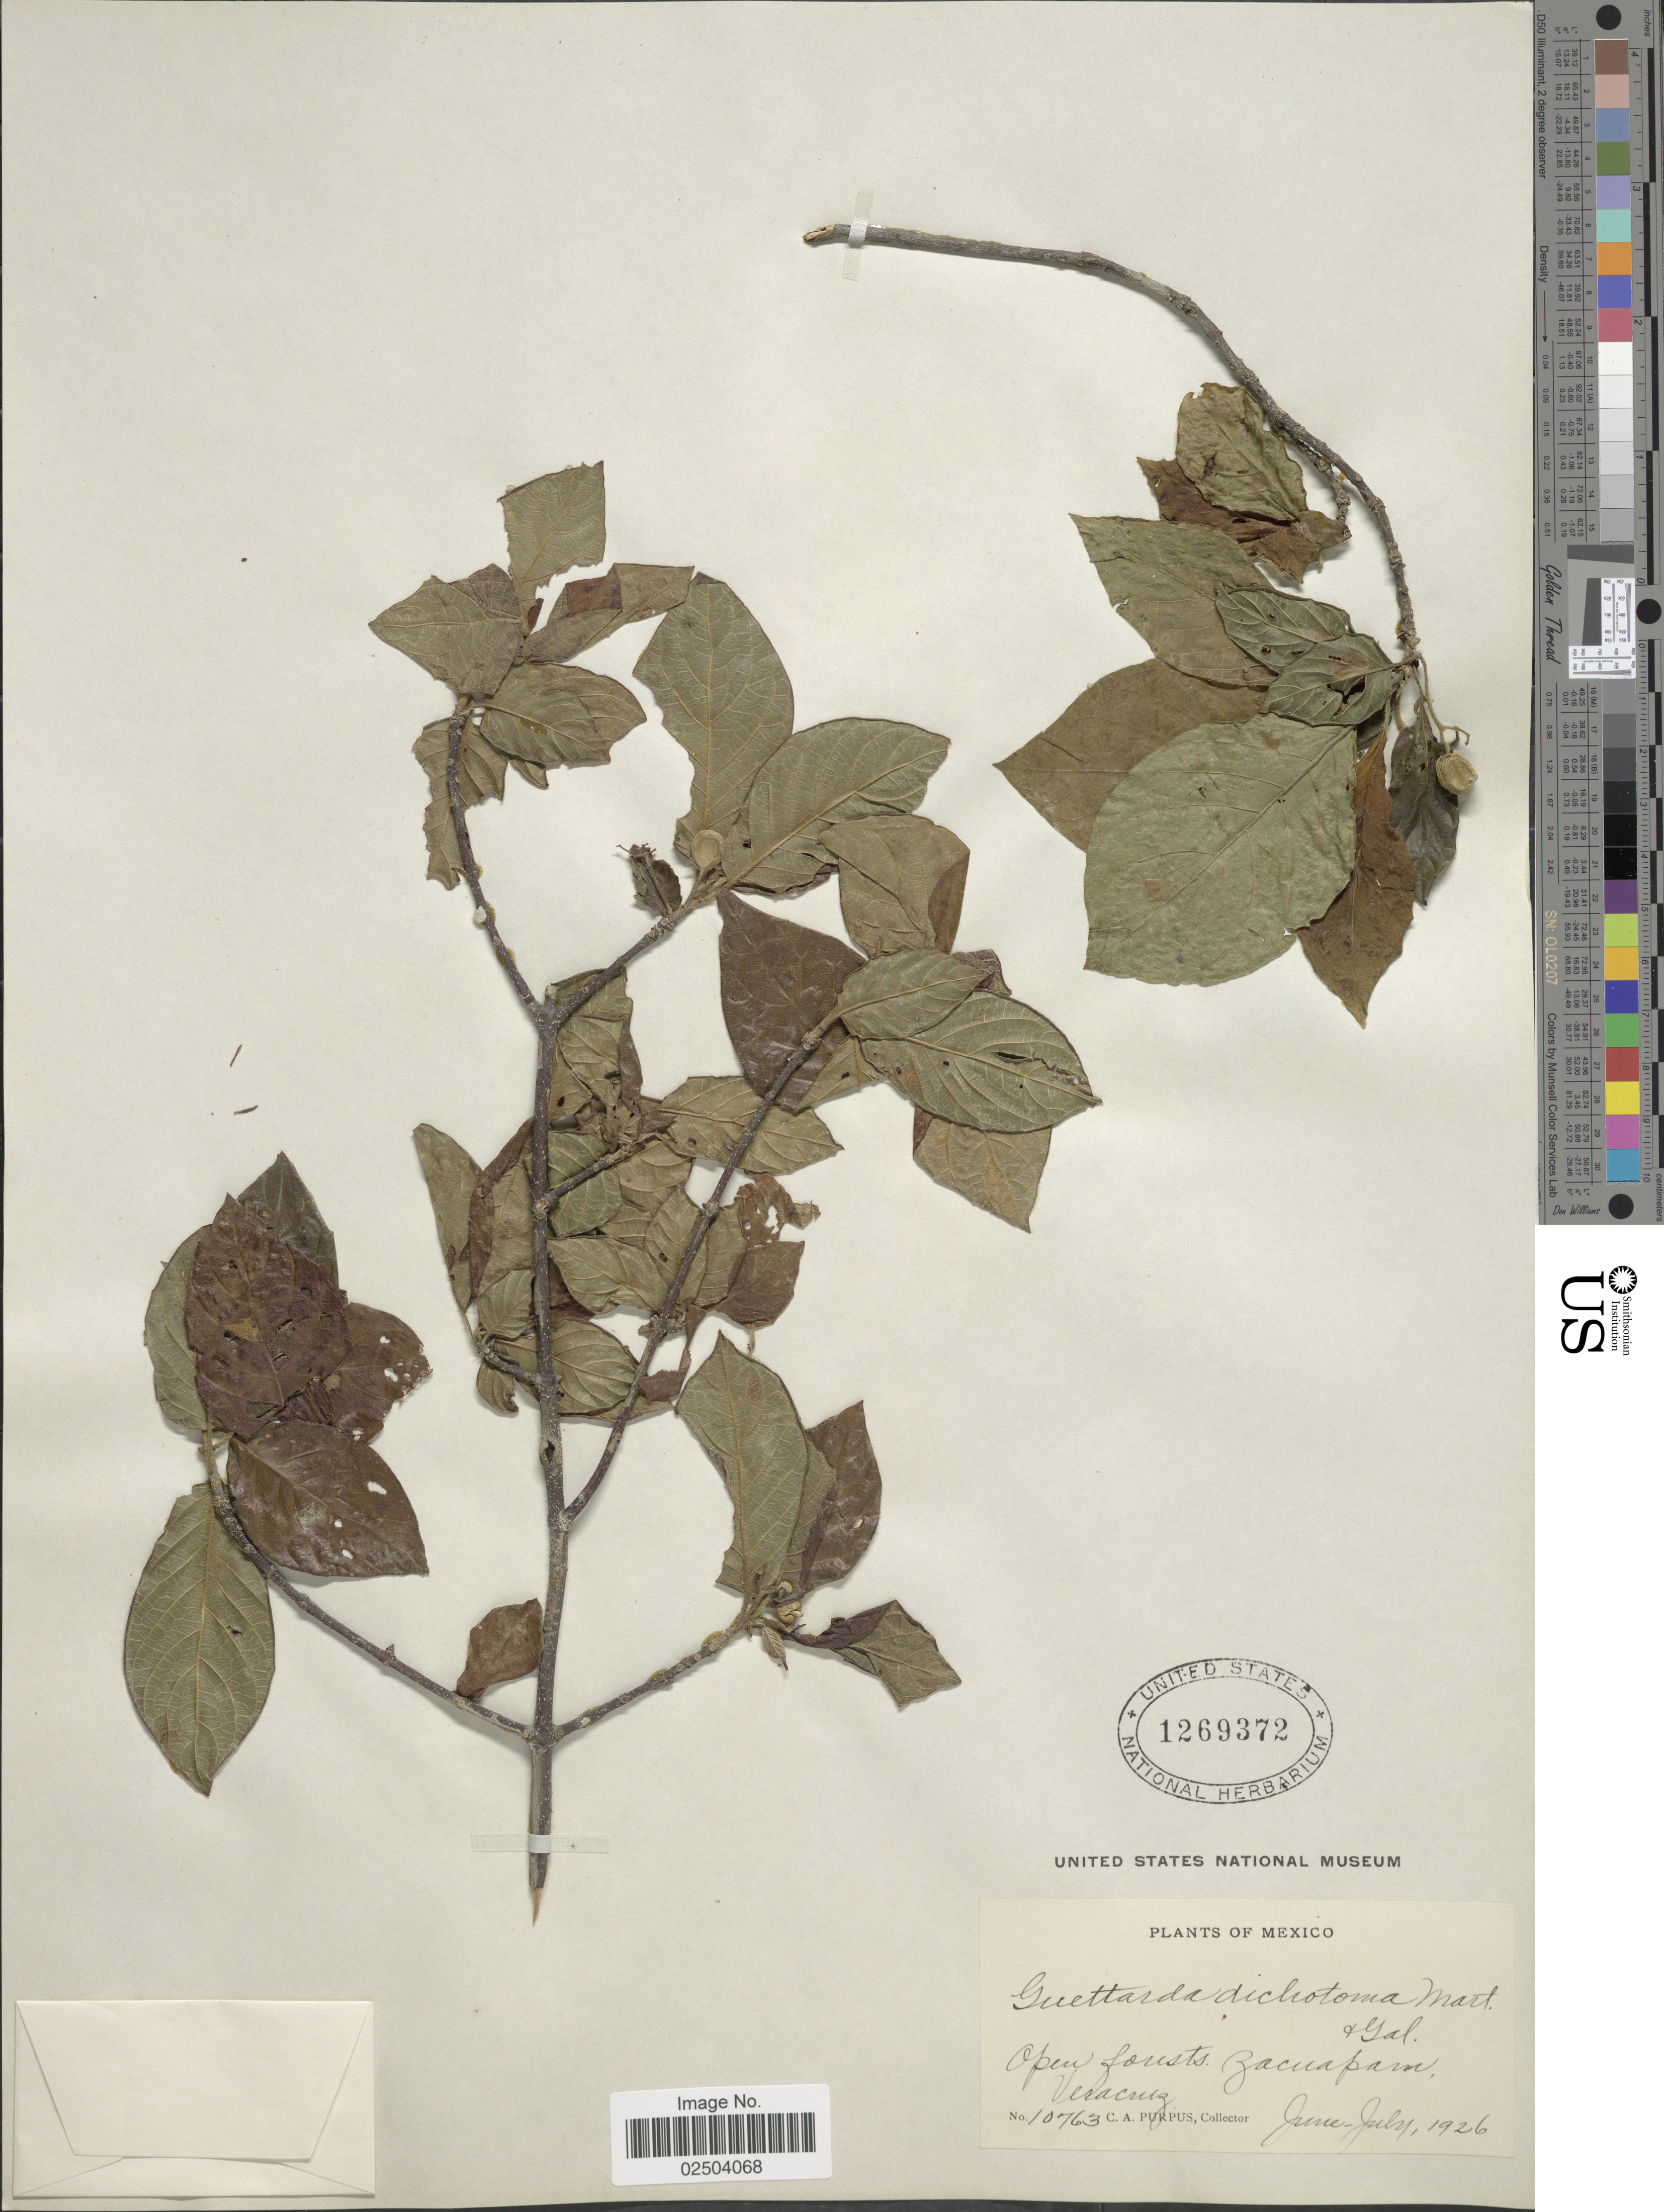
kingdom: Plantae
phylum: Tracheophyta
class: Magnoliopsida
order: Gentianales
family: Rubiaceae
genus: Guettarda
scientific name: Guettarda dichotoma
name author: M. Martens & Galeotti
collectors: C. A. Purpus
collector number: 10763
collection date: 1926-06/1926-07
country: Mexico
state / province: Veracruz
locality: Open forest. Zacuapan. Veracruz.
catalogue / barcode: US 1269372